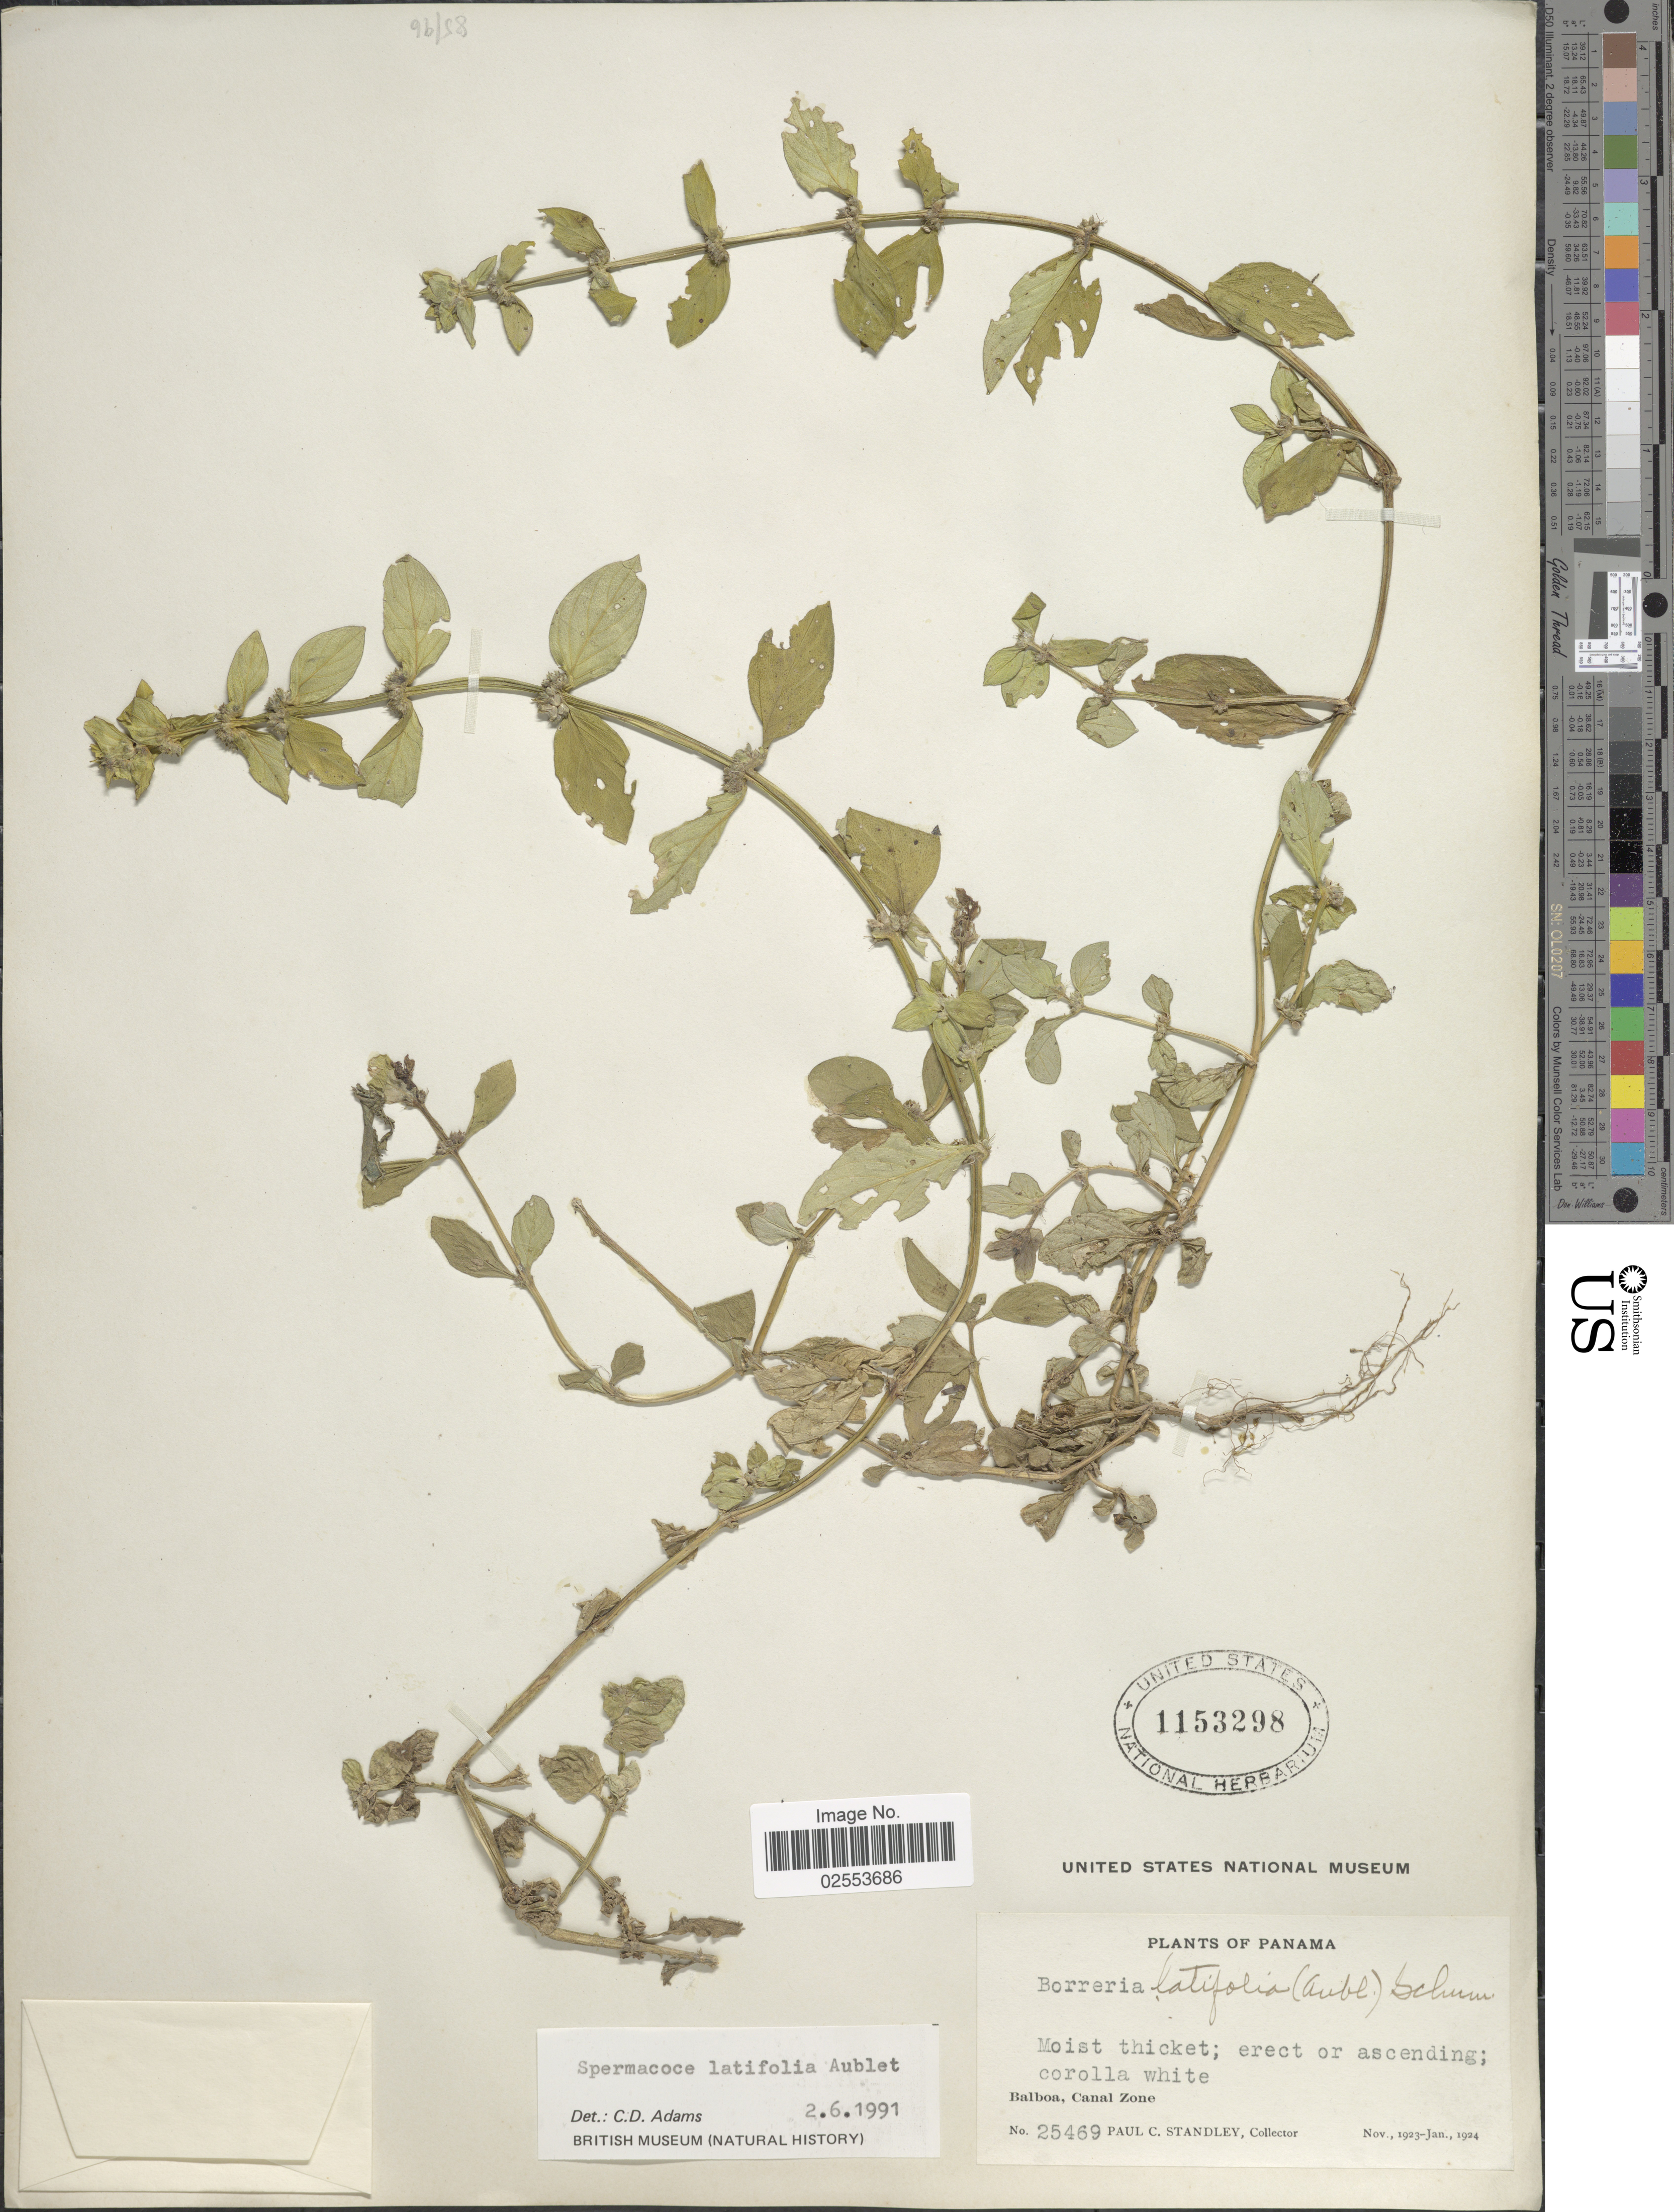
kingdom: Plantae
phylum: Tracheophyta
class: Magnoliopsida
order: Gentianales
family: Rubiaceae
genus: Spermacoce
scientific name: Spermacoce latifolia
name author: Aubl.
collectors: P. C. Standley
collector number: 25469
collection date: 1923-11/1924-01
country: Panama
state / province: Colón / Panamá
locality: Balboa, Canal Zone.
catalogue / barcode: US 1153298